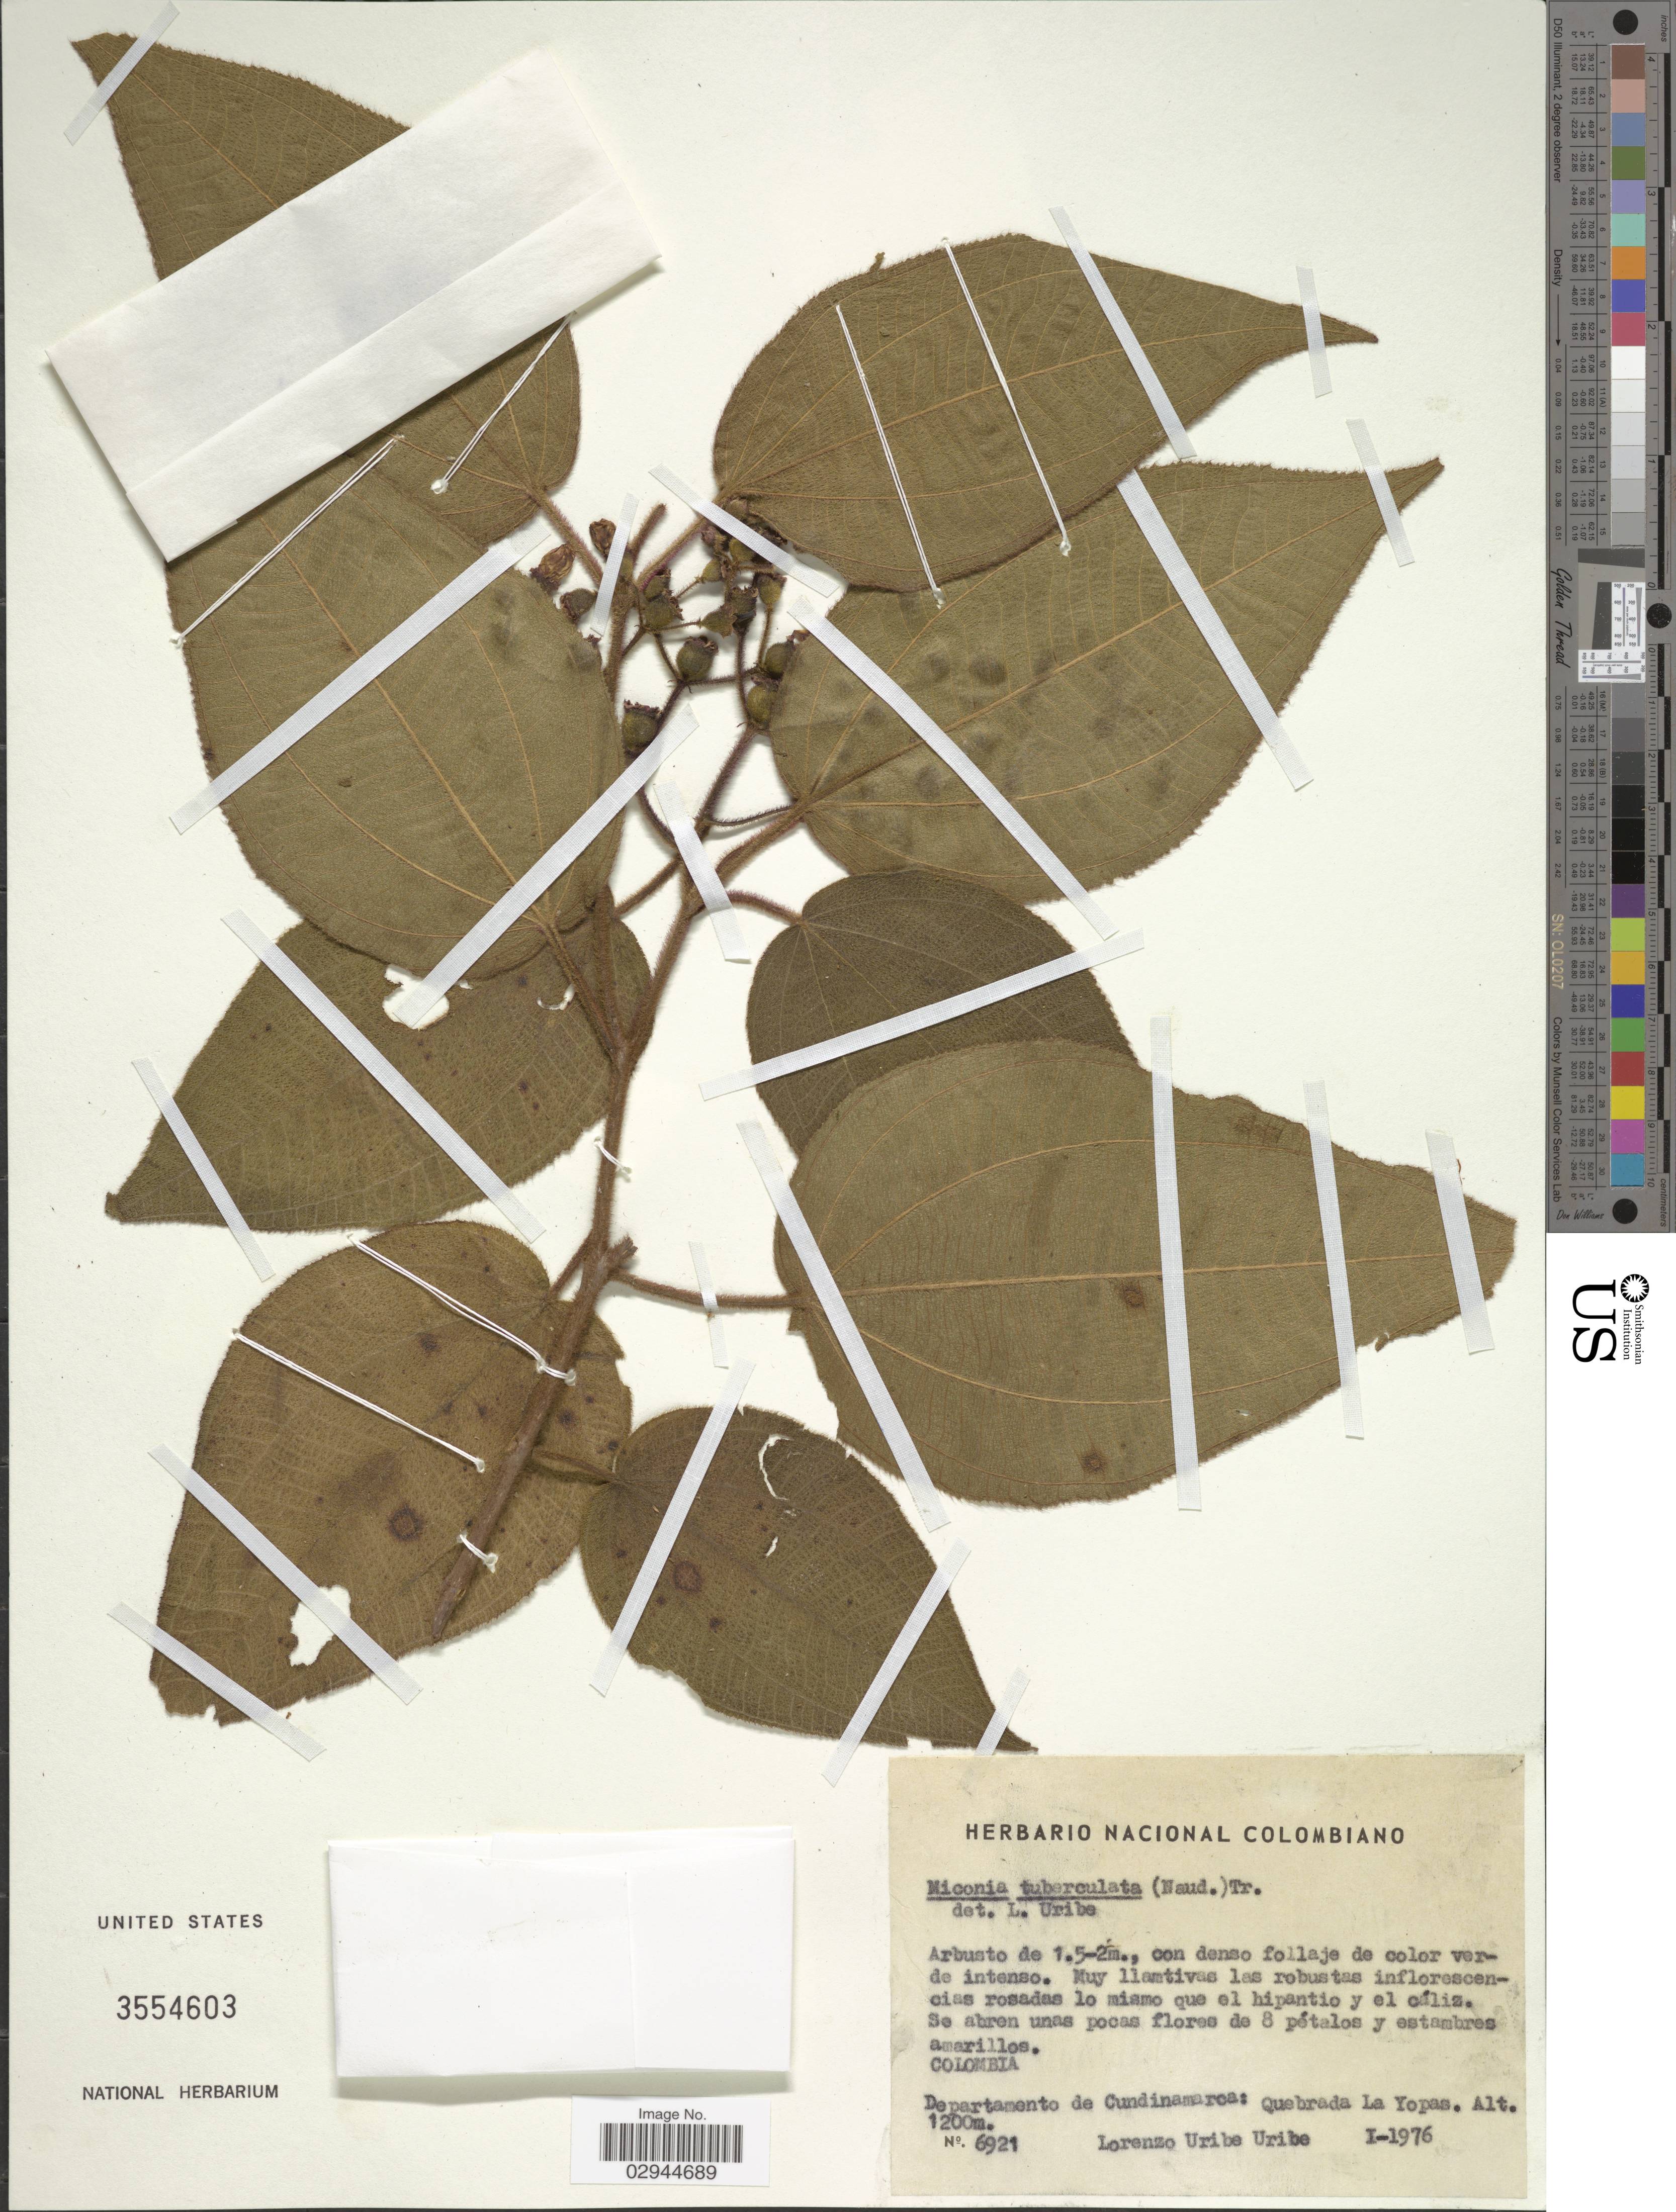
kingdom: Plantae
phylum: Tracheophyta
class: Magnoliopsida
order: Myrtales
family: Melastomataceae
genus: Miconia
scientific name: Miconia tuberculata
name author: (Naudin) Triana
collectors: L. Uribe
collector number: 6921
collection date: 1976-01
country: Colombia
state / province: Cundinamarca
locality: Departamento de Cundinamarca, Quebrada La Yopas.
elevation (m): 1200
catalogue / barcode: US 3554603